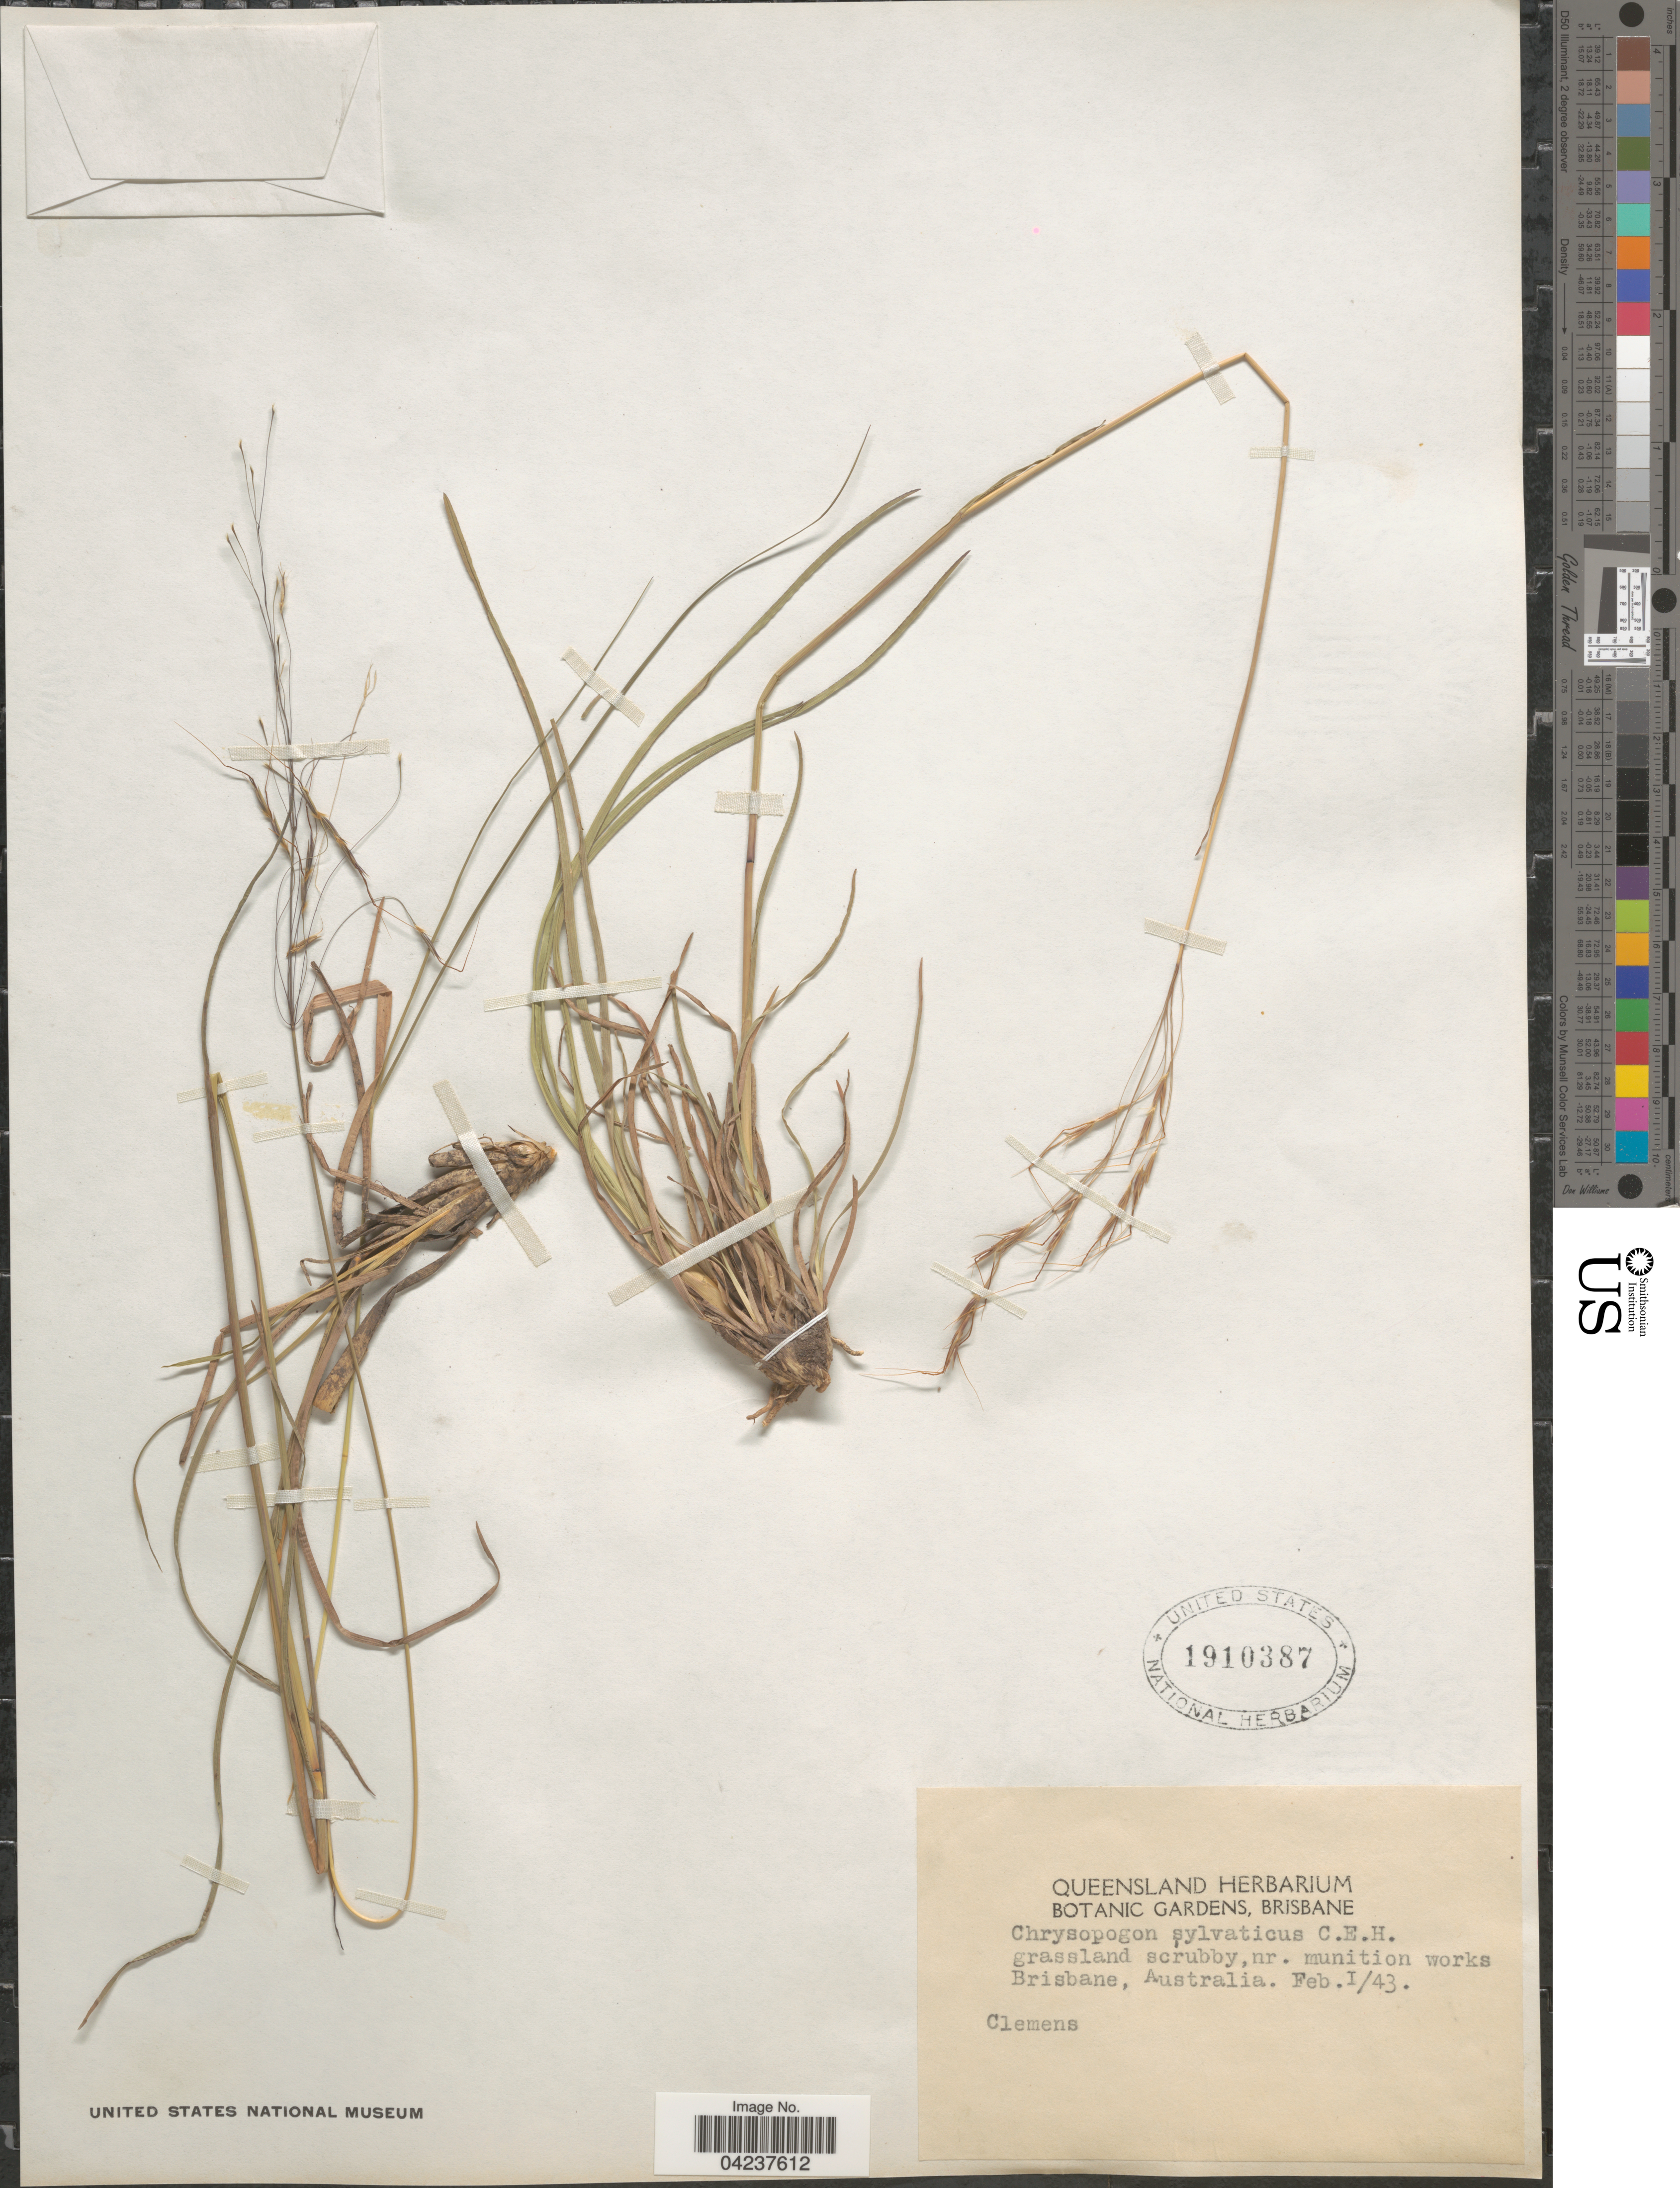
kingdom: Plantae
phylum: Tracheophyta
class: Liliopsida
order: Poales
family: Poaceae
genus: Chrysopogon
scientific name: Chrysopogon sylvaticus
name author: C.E. Hubb.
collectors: -. Clemens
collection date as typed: Transcribed d/m/y: 1/2/43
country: Australia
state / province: Queensland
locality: Nr. munition works Brisbane.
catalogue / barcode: US 1910387